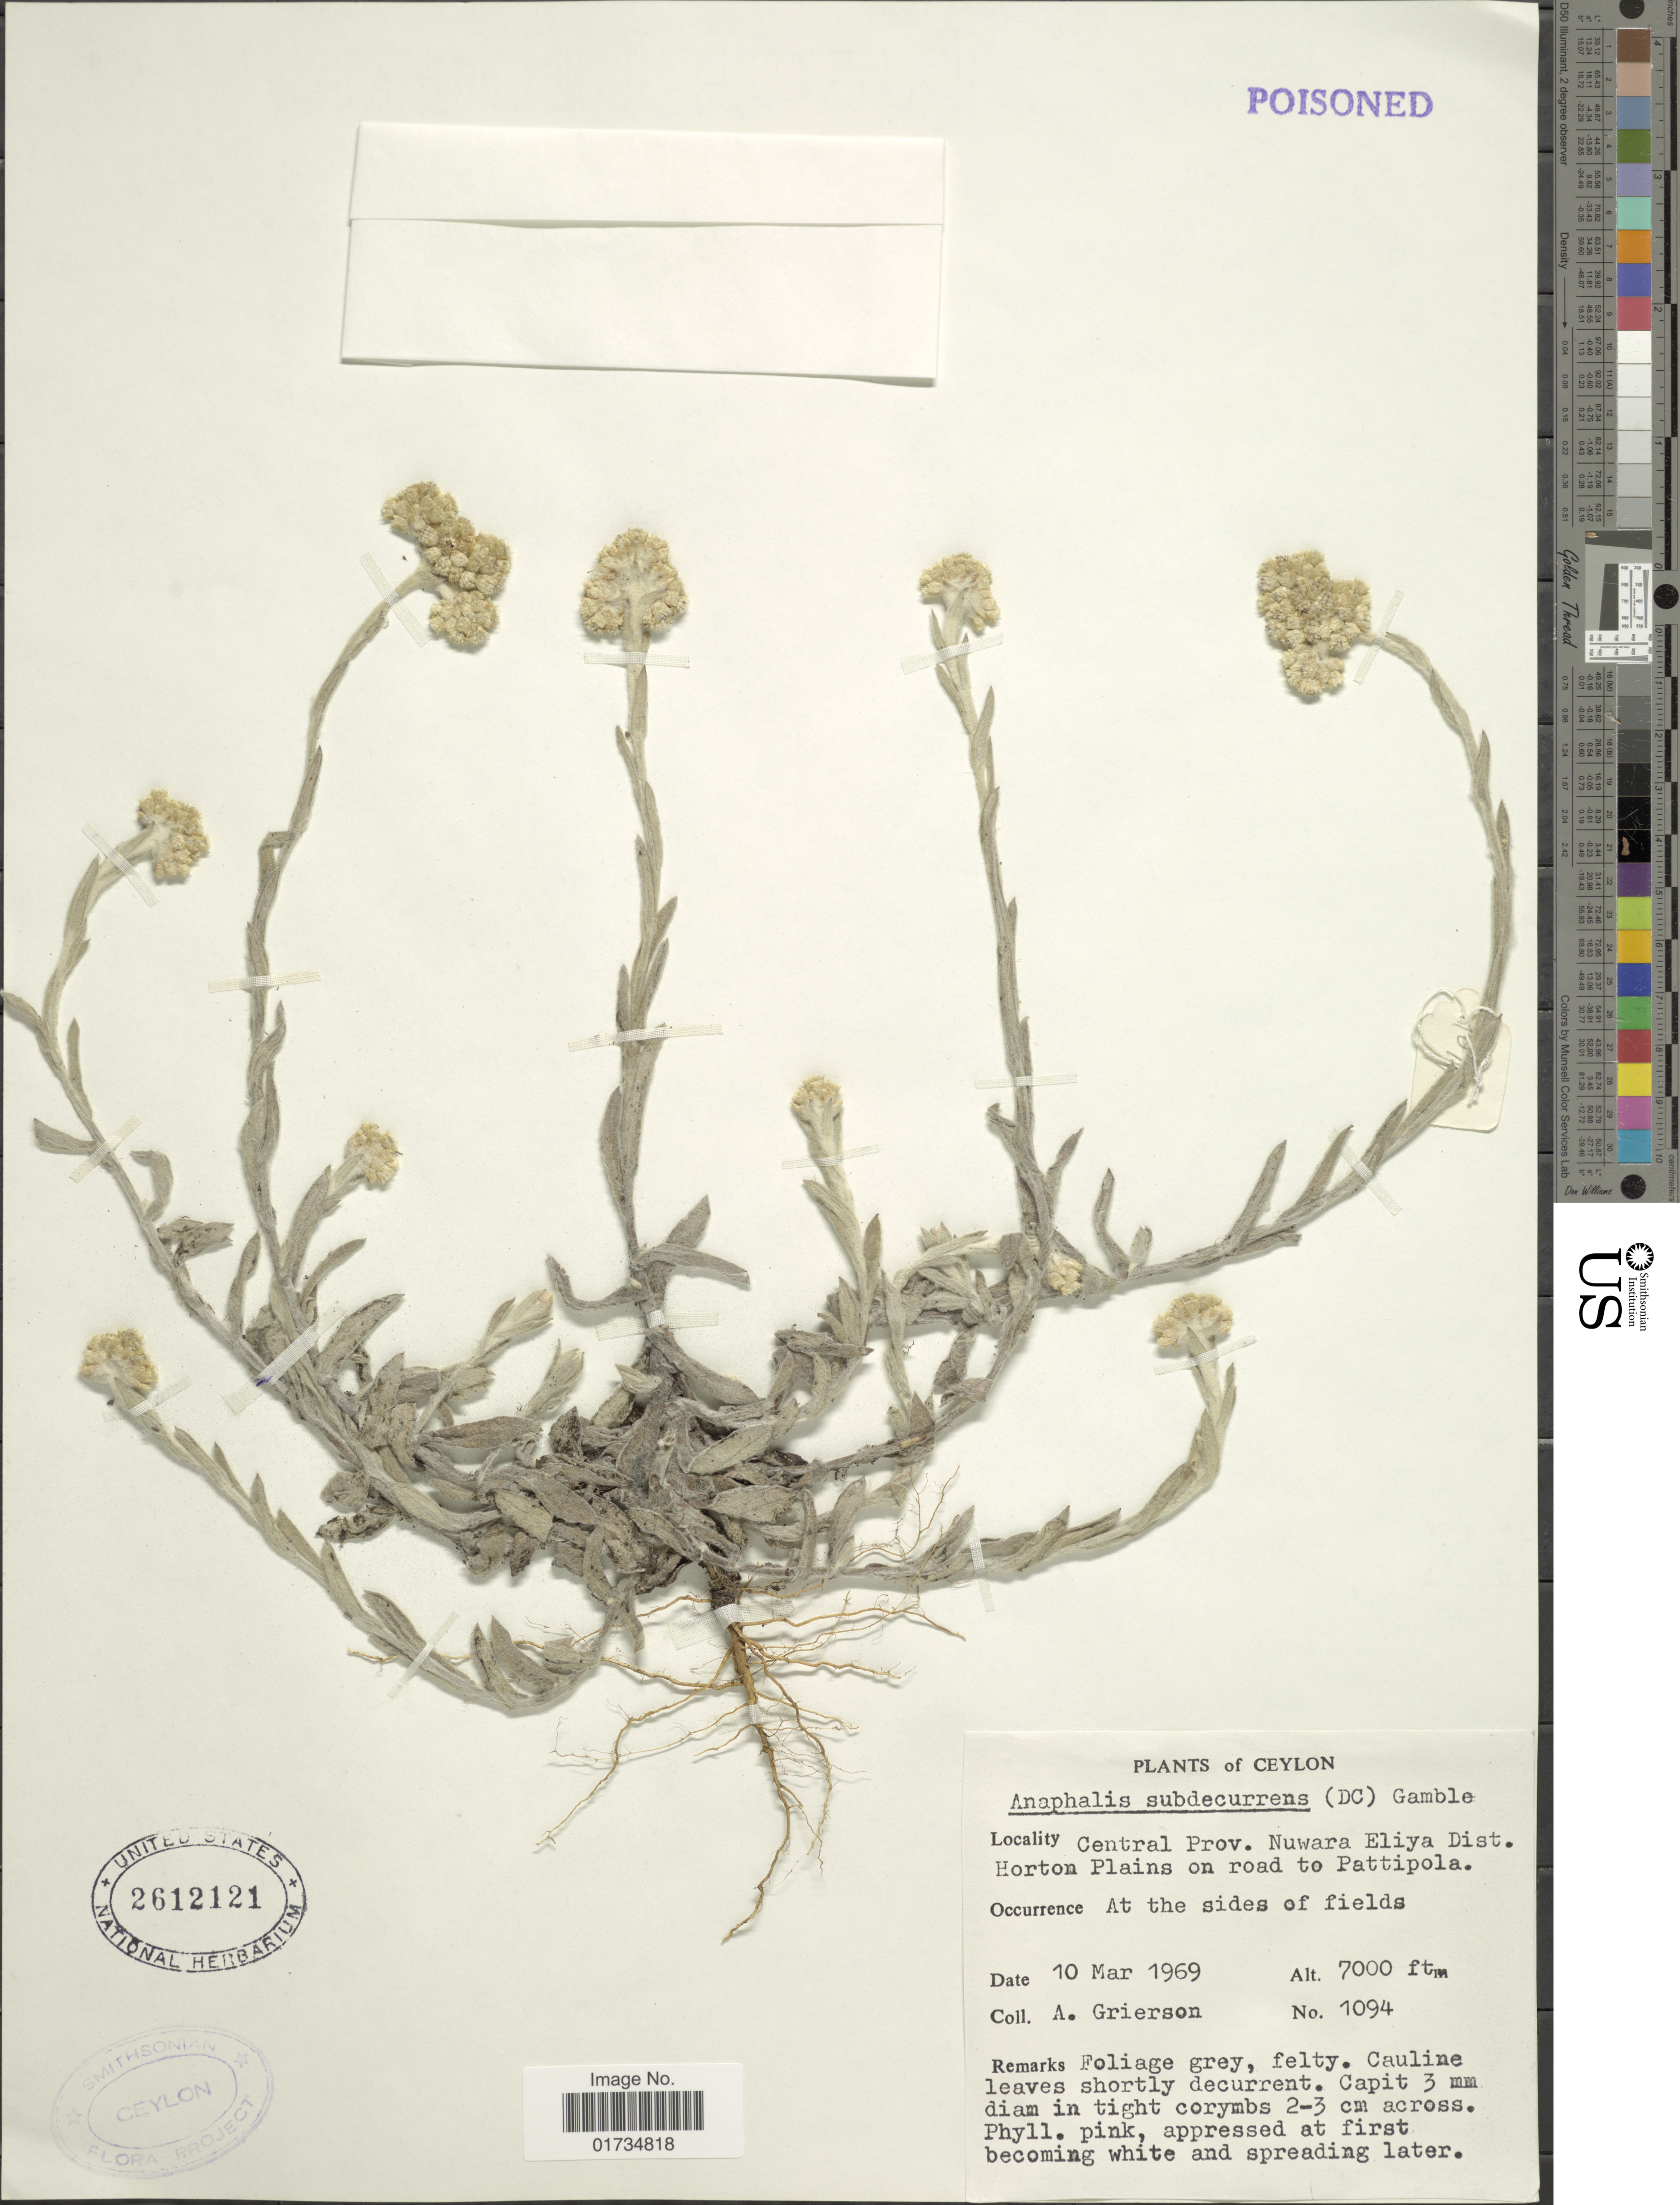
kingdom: Plantae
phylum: Tracheophyta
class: Magnoliopsida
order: Asterales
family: Asteraceae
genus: Anaphalis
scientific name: Anaphalis subdecurrens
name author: (DC.) Gamble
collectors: A. Grierson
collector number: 1094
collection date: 1969-03-10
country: Sri Lanka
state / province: Central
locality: Ceylon. Central Prov. Nuwara Eliya Dist. Horton Plains on road to Pattipola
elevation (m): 2134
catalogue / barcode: US 2612121